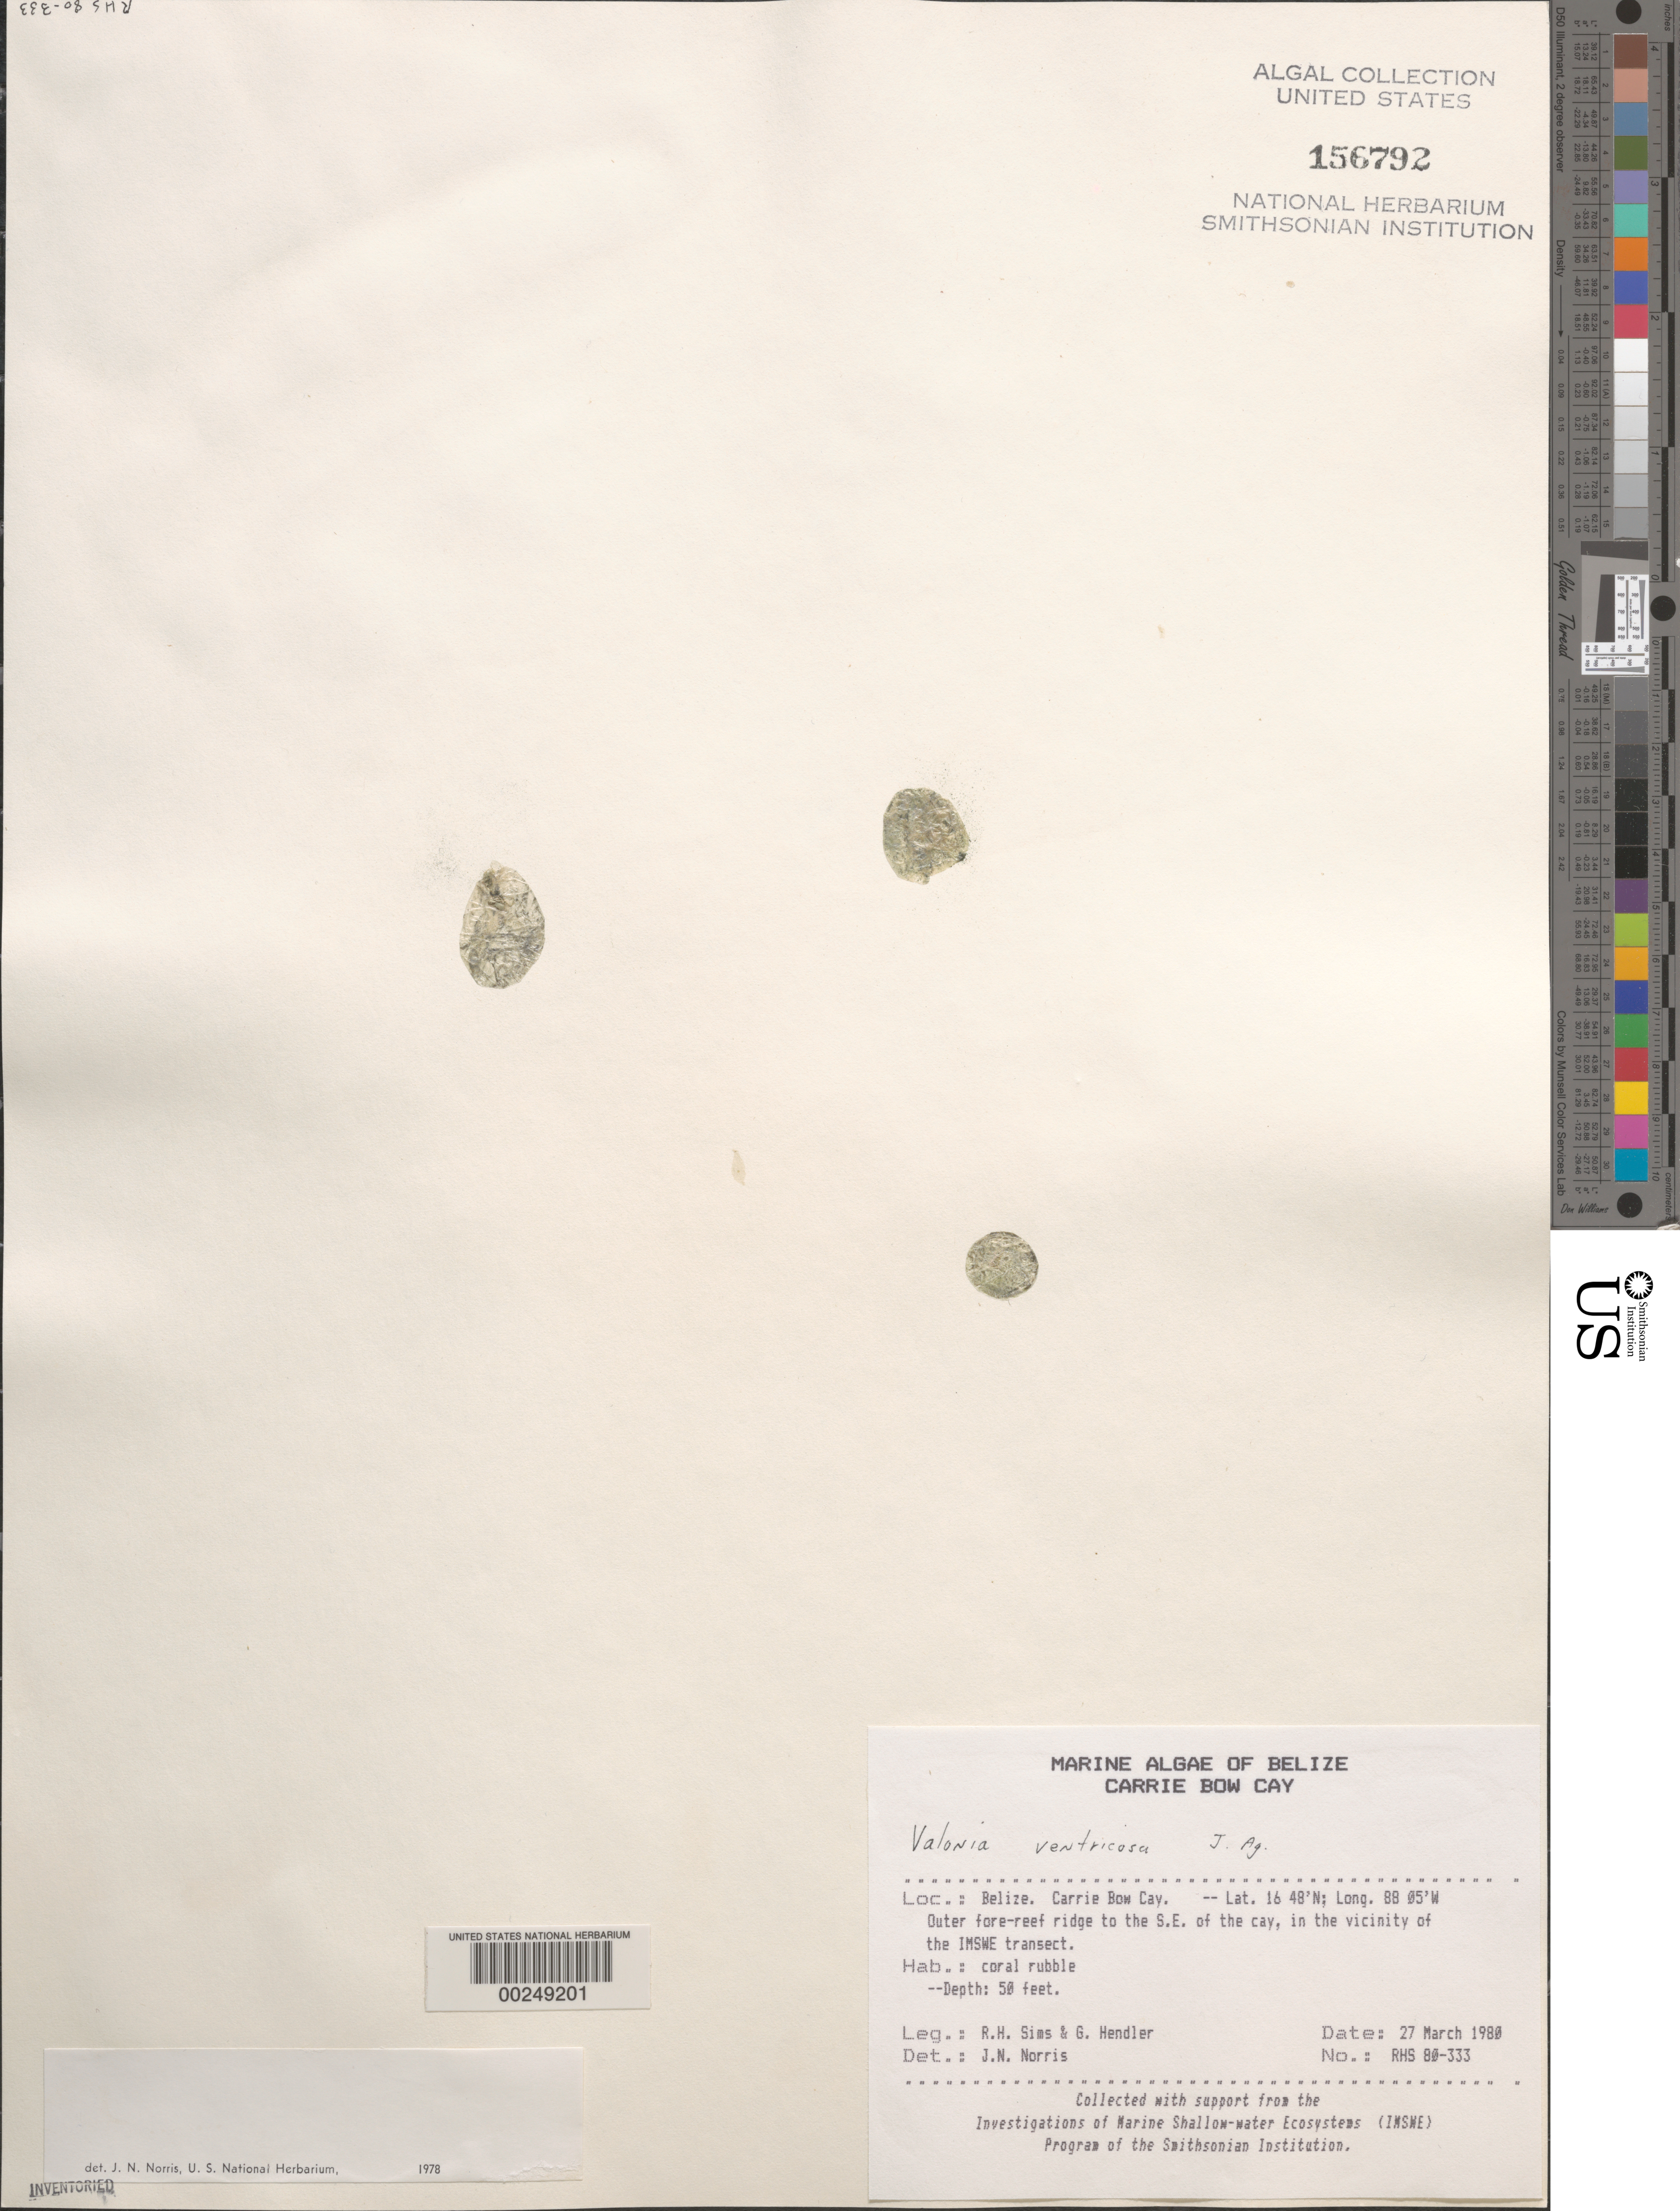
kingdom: Plantae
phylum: Chlorophyta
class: Ulvophyceae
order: Siphonocladales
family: Valoniaceae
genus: Valonia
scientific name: Valonia ventricosa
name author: J. Agardh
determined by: Norris, James N.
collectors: R. H. Sims & G. Hendler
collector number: RHS 80-333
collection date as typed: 27 Mar 1980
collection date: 1980-03-27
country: Belize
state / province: Stann Creek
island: Carrie Bow Cay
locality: Southeast of Carrie Bow Cay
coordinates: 16 48'N, 88 05'W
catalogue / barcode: US 156792